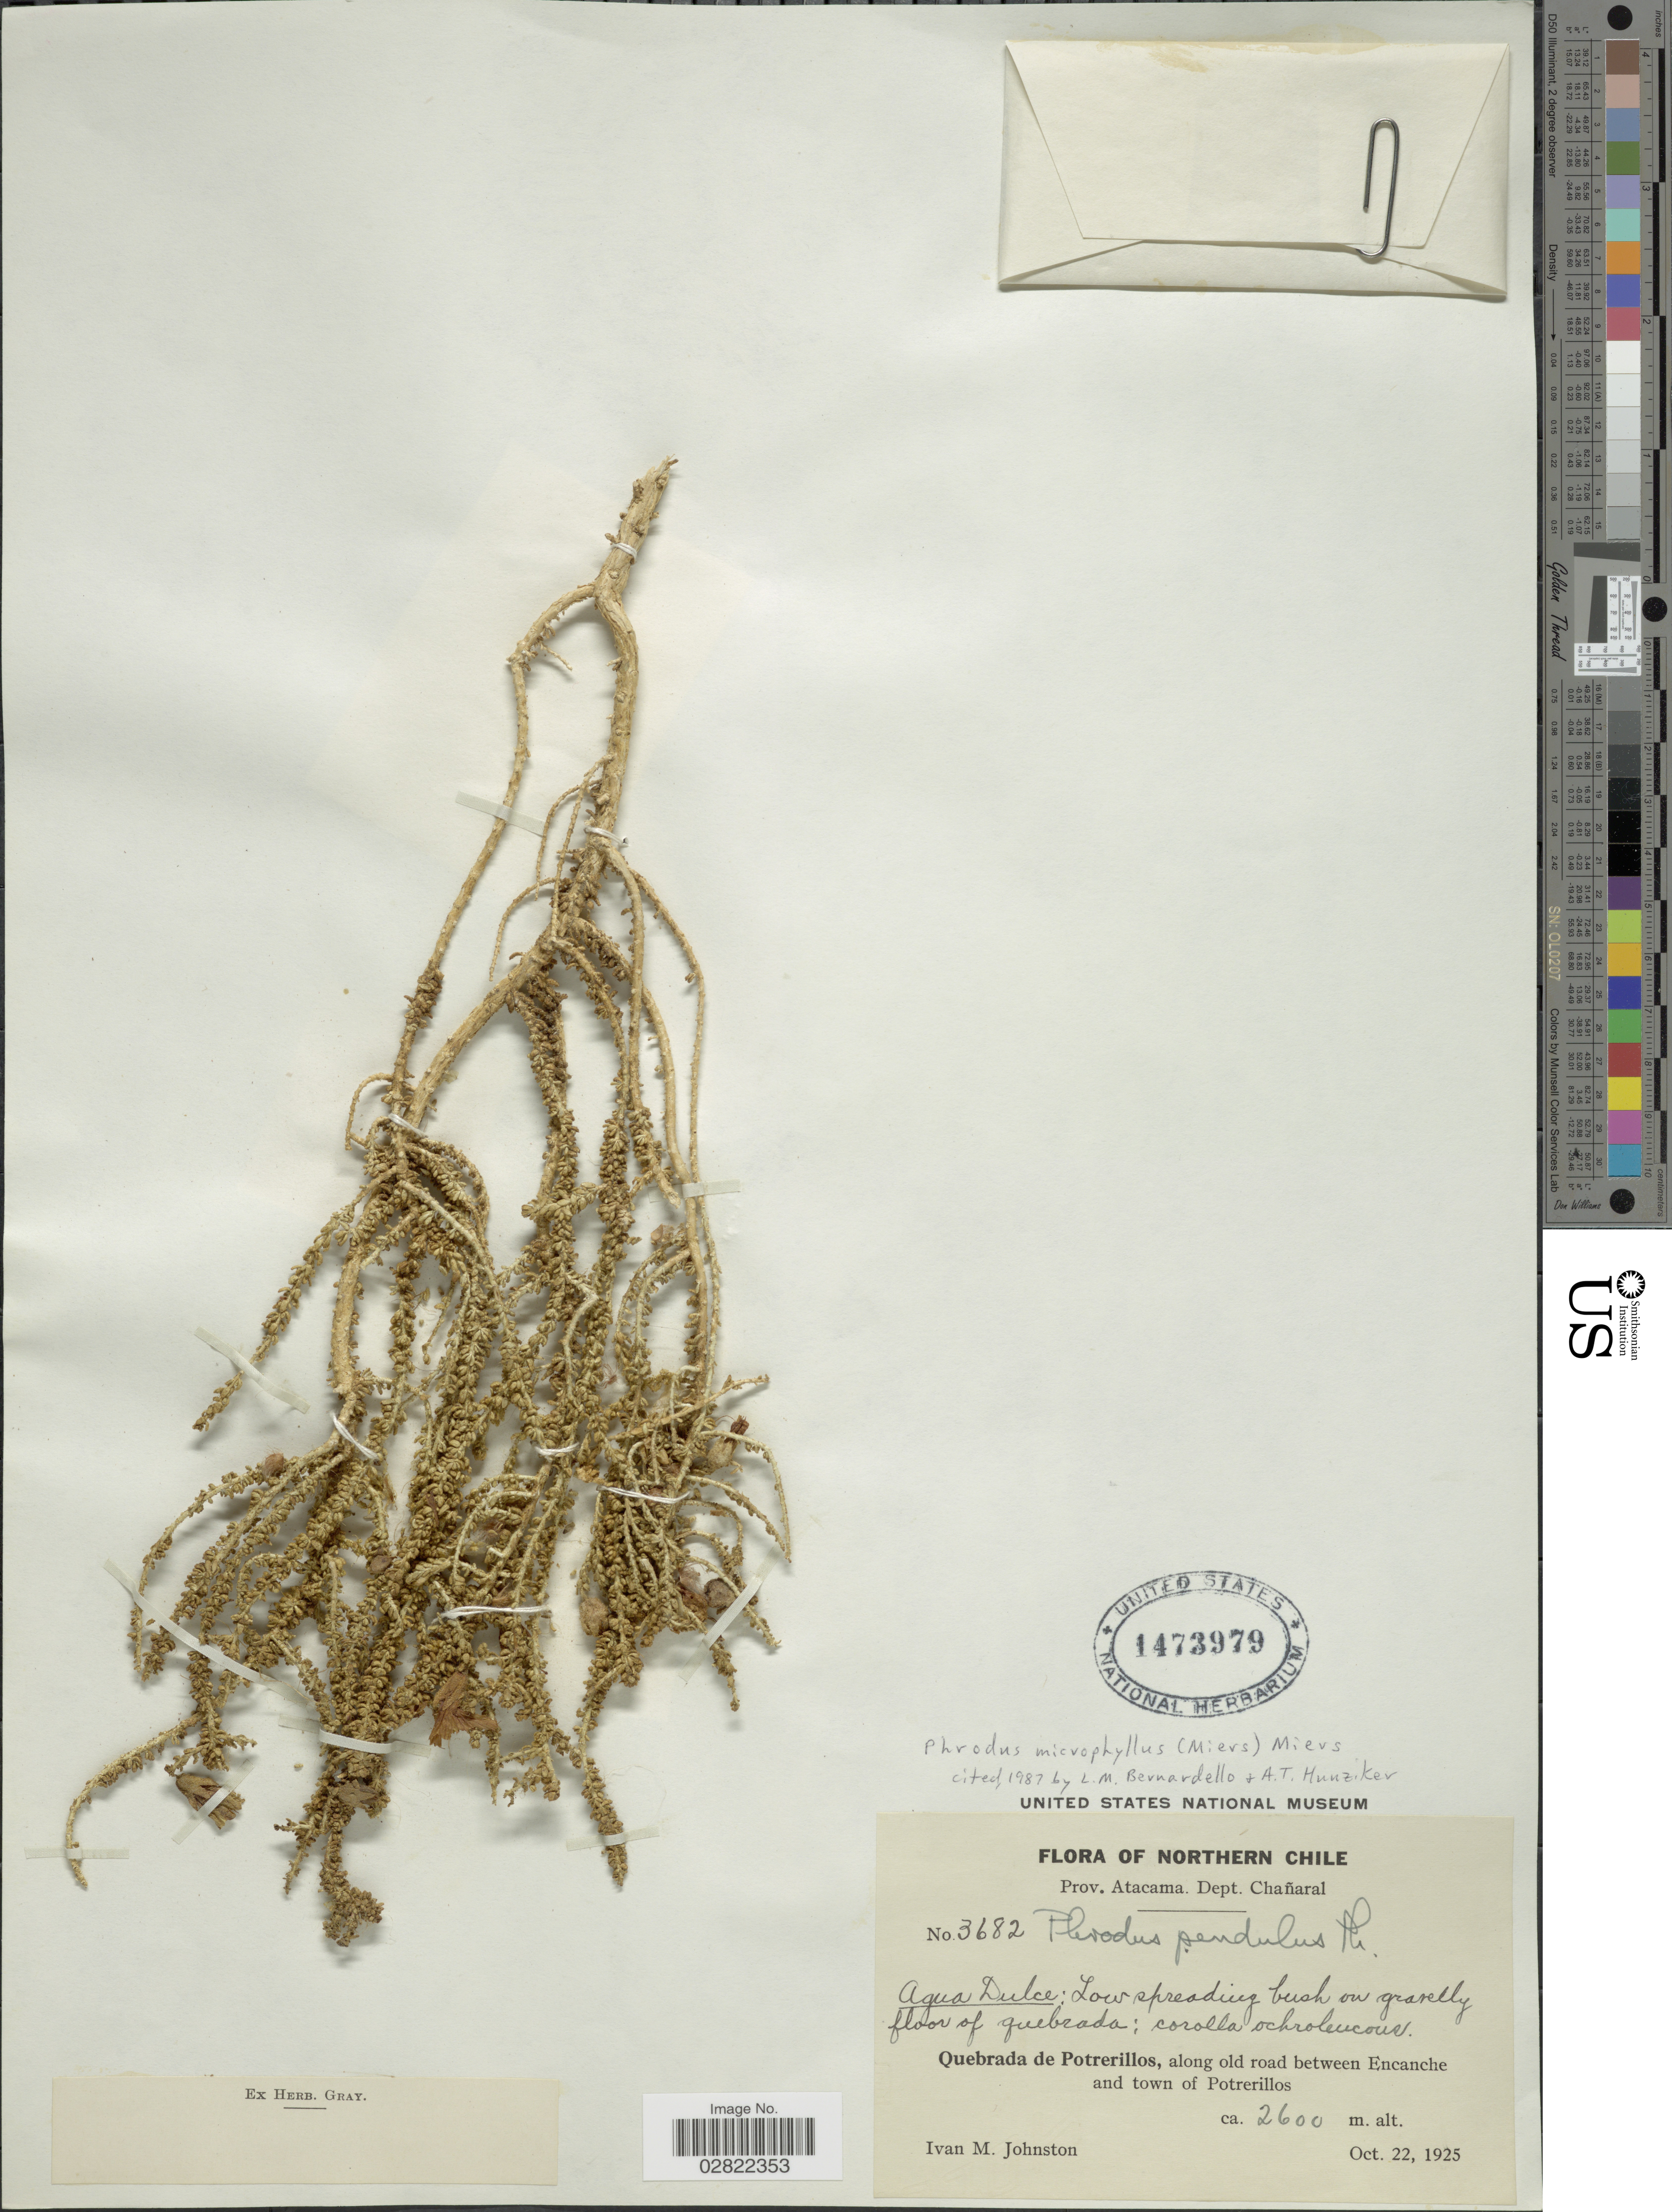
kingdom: Plantae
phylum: Tracheophyta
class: Magnoliopsida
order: Solanales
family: Solanaceae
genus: Phrodus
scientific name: Phrodus microphyllus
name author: (Miers) Miers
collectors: I.M. Johnston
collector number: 3682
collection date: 1925-10-22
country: Chile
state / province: Atacama (III)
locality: Prov. Atacama, Dept. Chañaral, Agua Dulce, Quebrada de Potrerillos, along old road between Encanche and town of Potrerillos.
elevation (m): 2600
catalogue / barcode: US 1473979